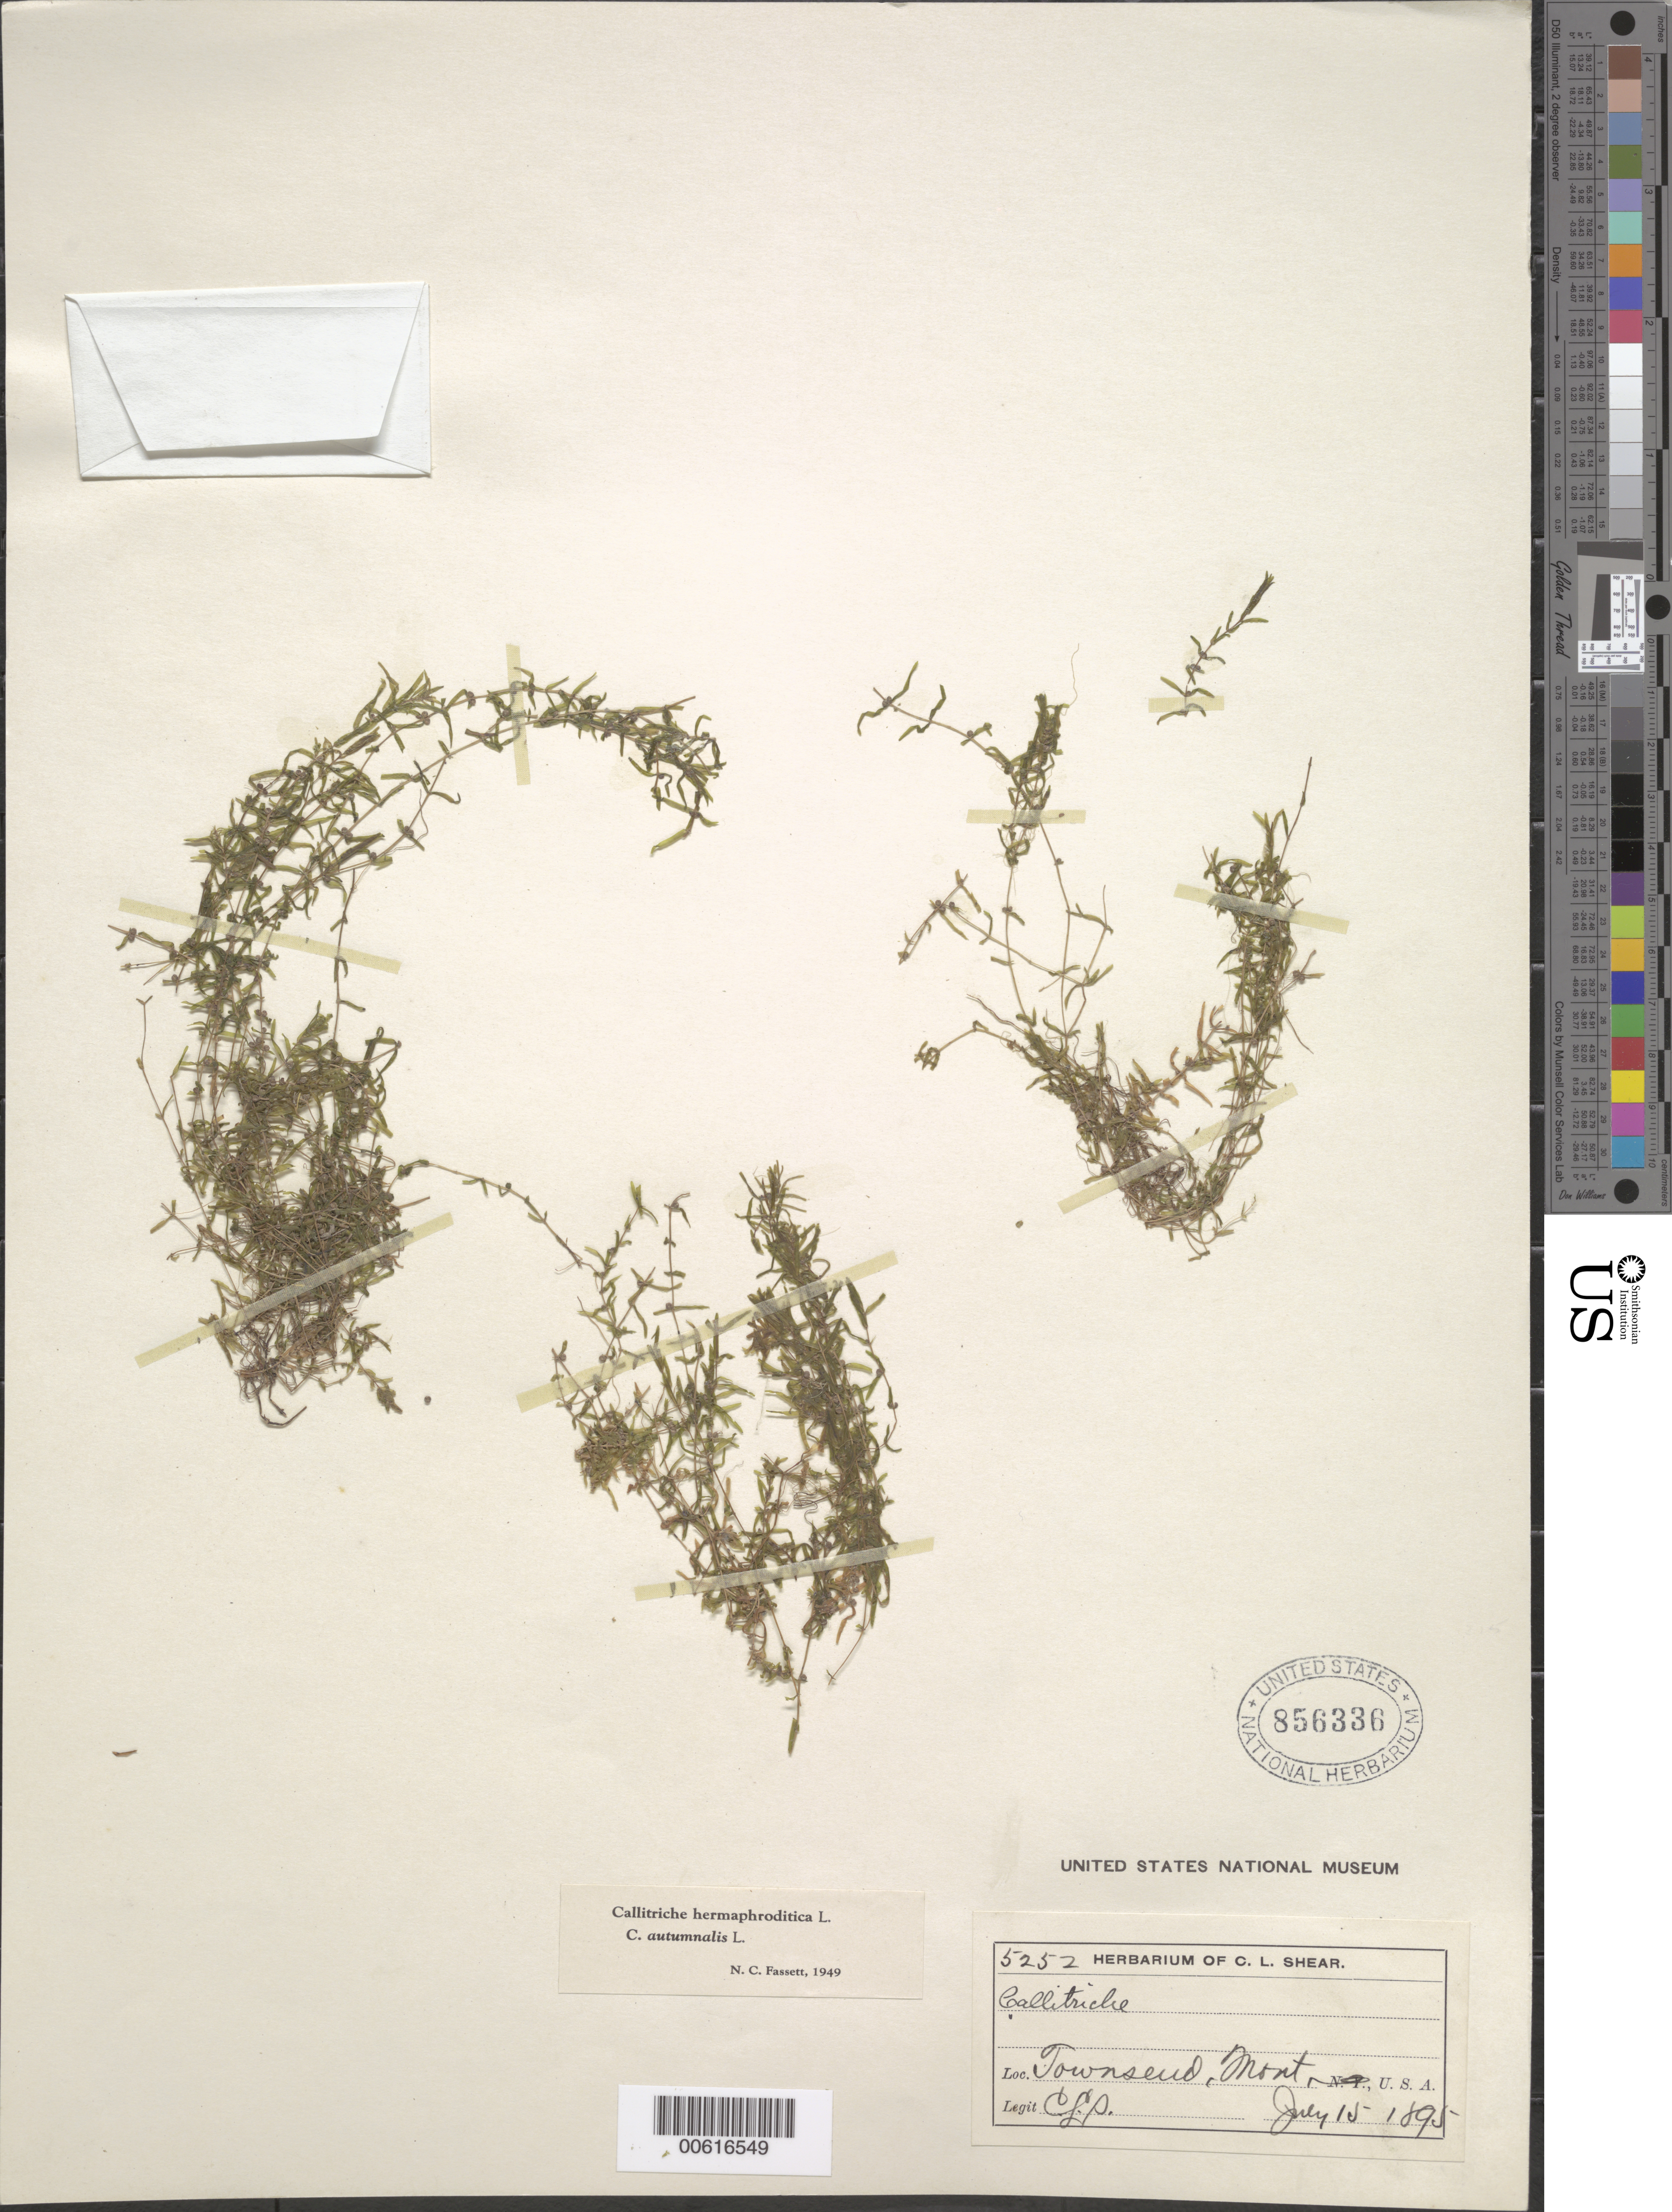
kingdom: Plantae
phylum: Tracheophyta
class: Magnoliopsida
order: Lamiales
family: Plantaginaceae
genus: Callitriche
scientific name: Callitriche hermaphroditica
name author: L.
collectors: C. L. Shear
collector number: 5252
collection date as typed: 15 Jul 1895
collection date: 1895-07-15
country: United States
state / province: Montana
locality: Townseud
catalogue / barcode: US 856336